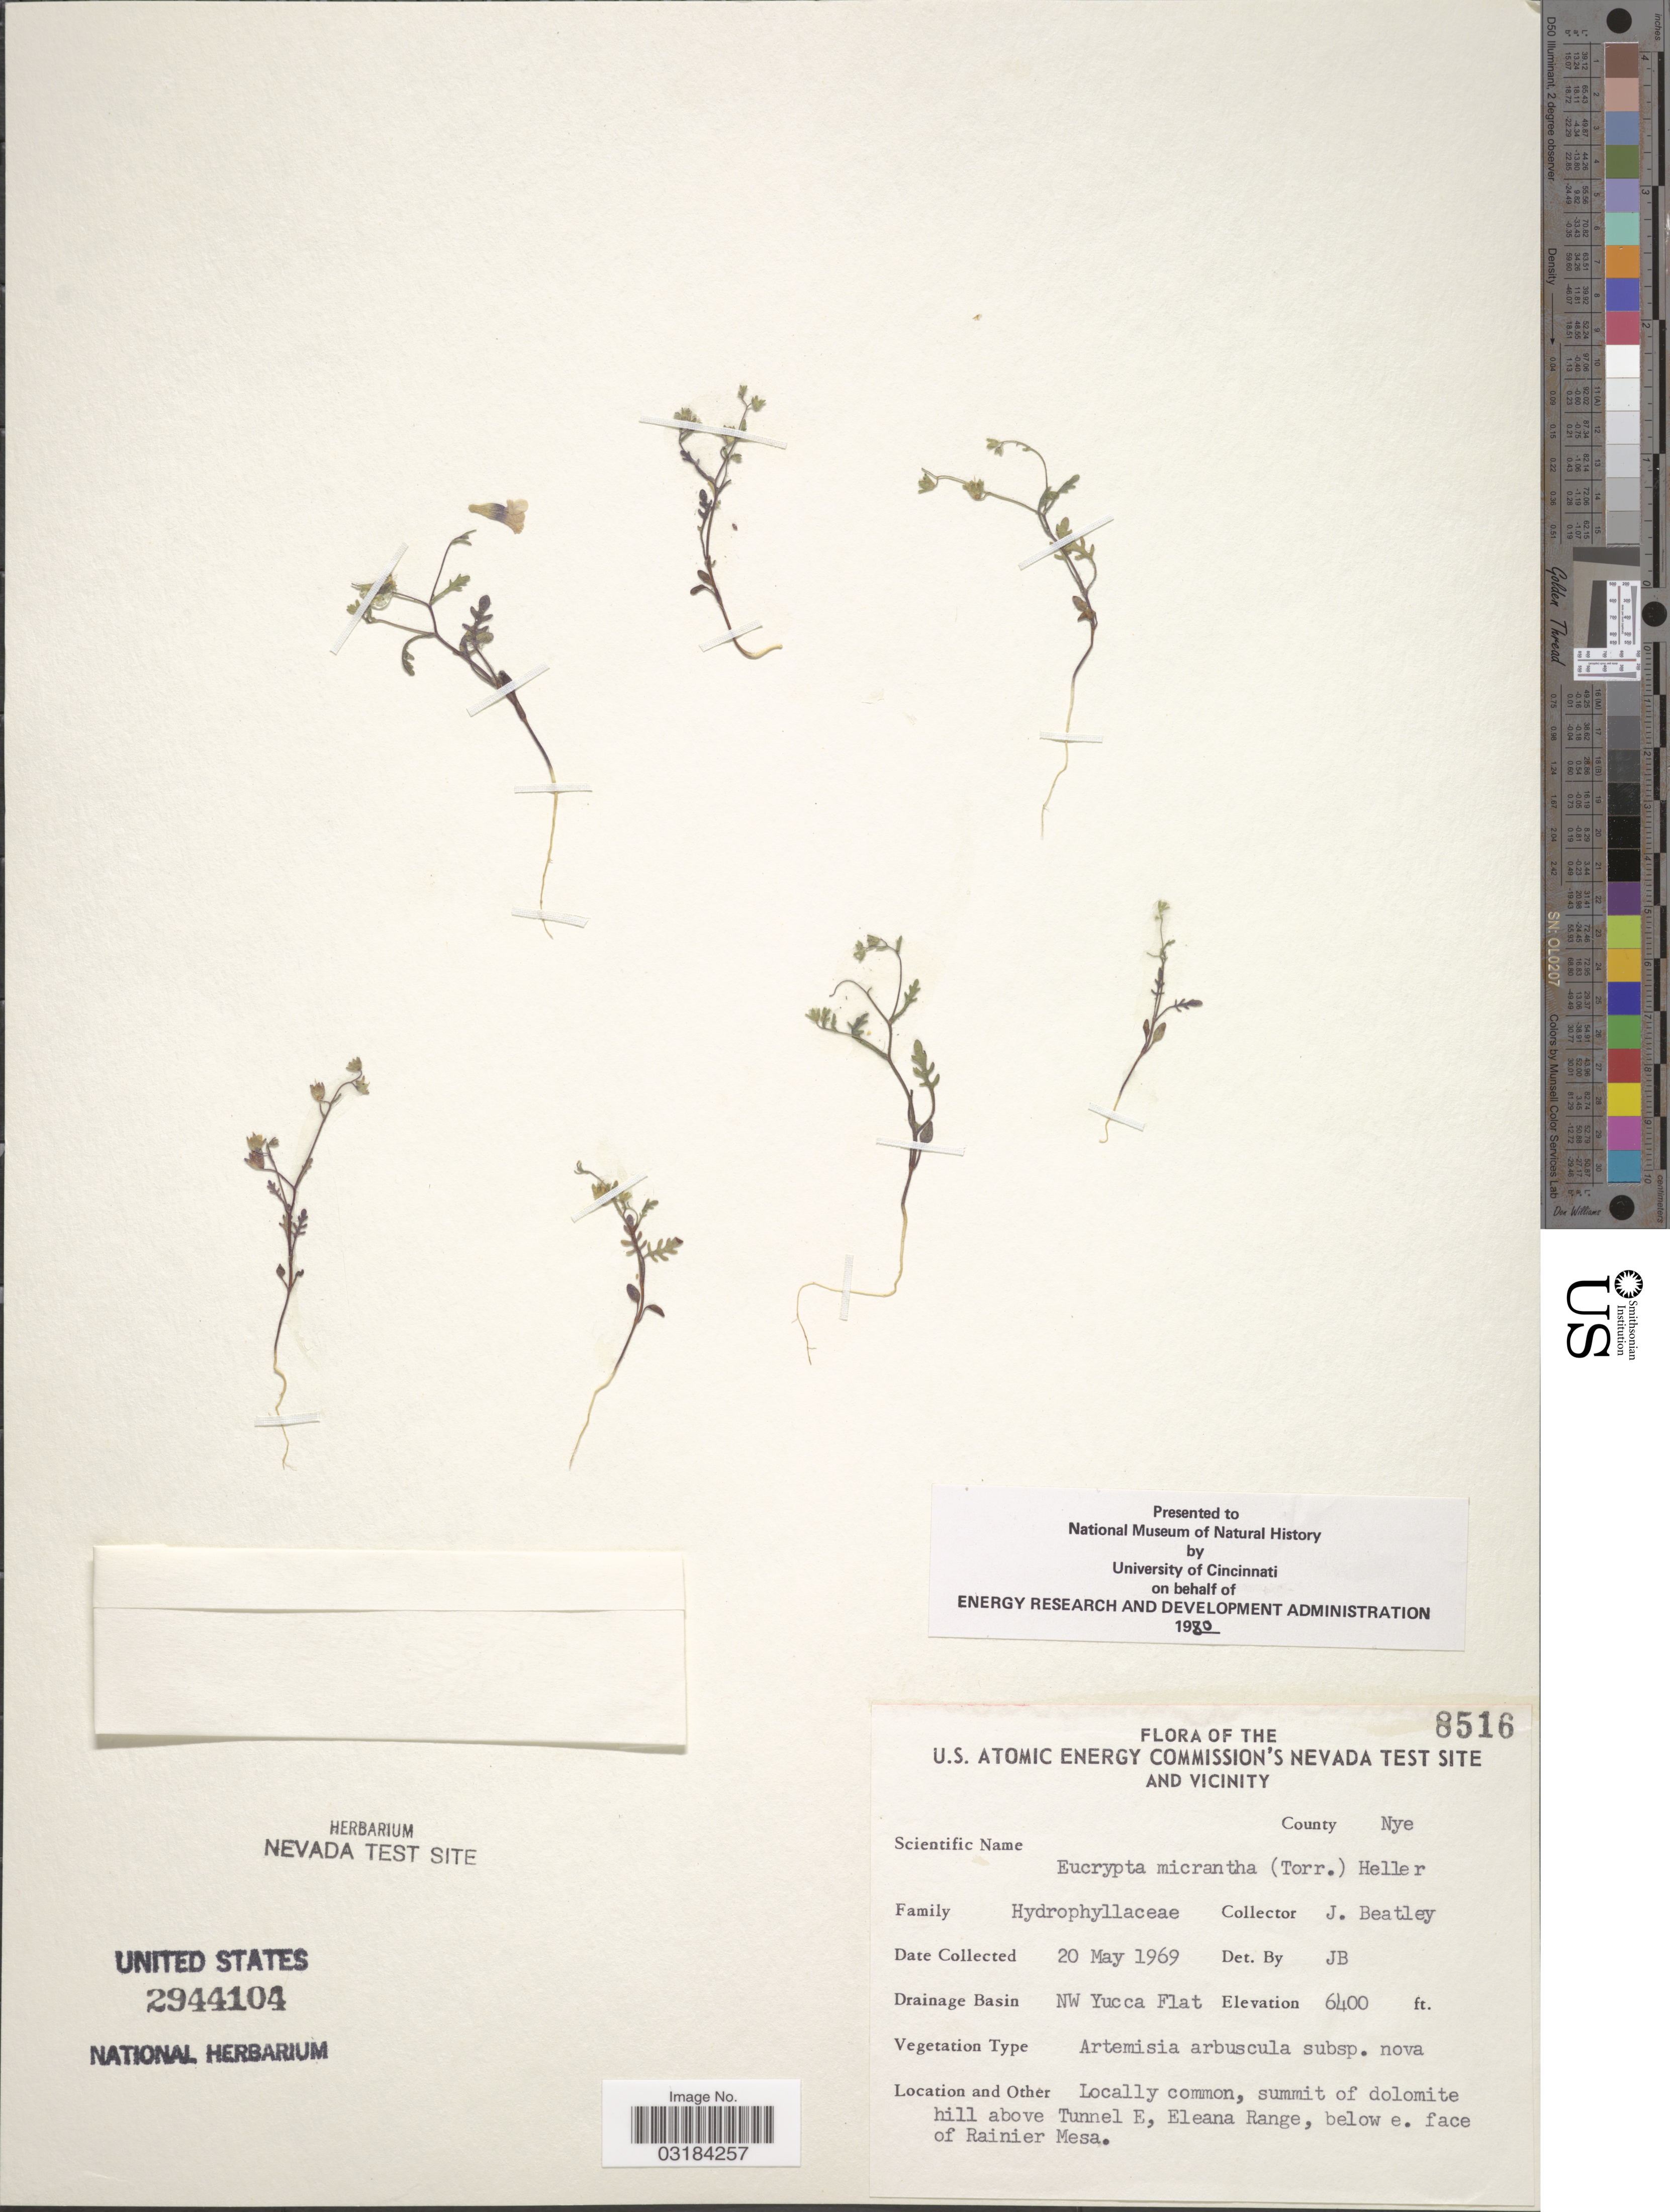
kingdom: Plantae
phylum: Tracheophyta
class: Magnoliopsida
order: Boraginales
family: Hydrophyllaceae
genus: Eucrypta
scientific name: Eucrypta micrantha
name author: (Torr.) A. Heller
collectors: J. C. Beatley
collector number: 8516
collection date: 1969-05-20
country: United States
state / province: Nevada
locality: U.S. Atomic Energy Commission's Nevada Test Site and Vicinity. County Nye. Drainage Basin NW Yucca Flat. Summit of dolomite hill above Tunnel E, Eleana Range, below e. face of Rainier Mesa.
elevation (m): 1951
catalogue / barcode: US 2944104